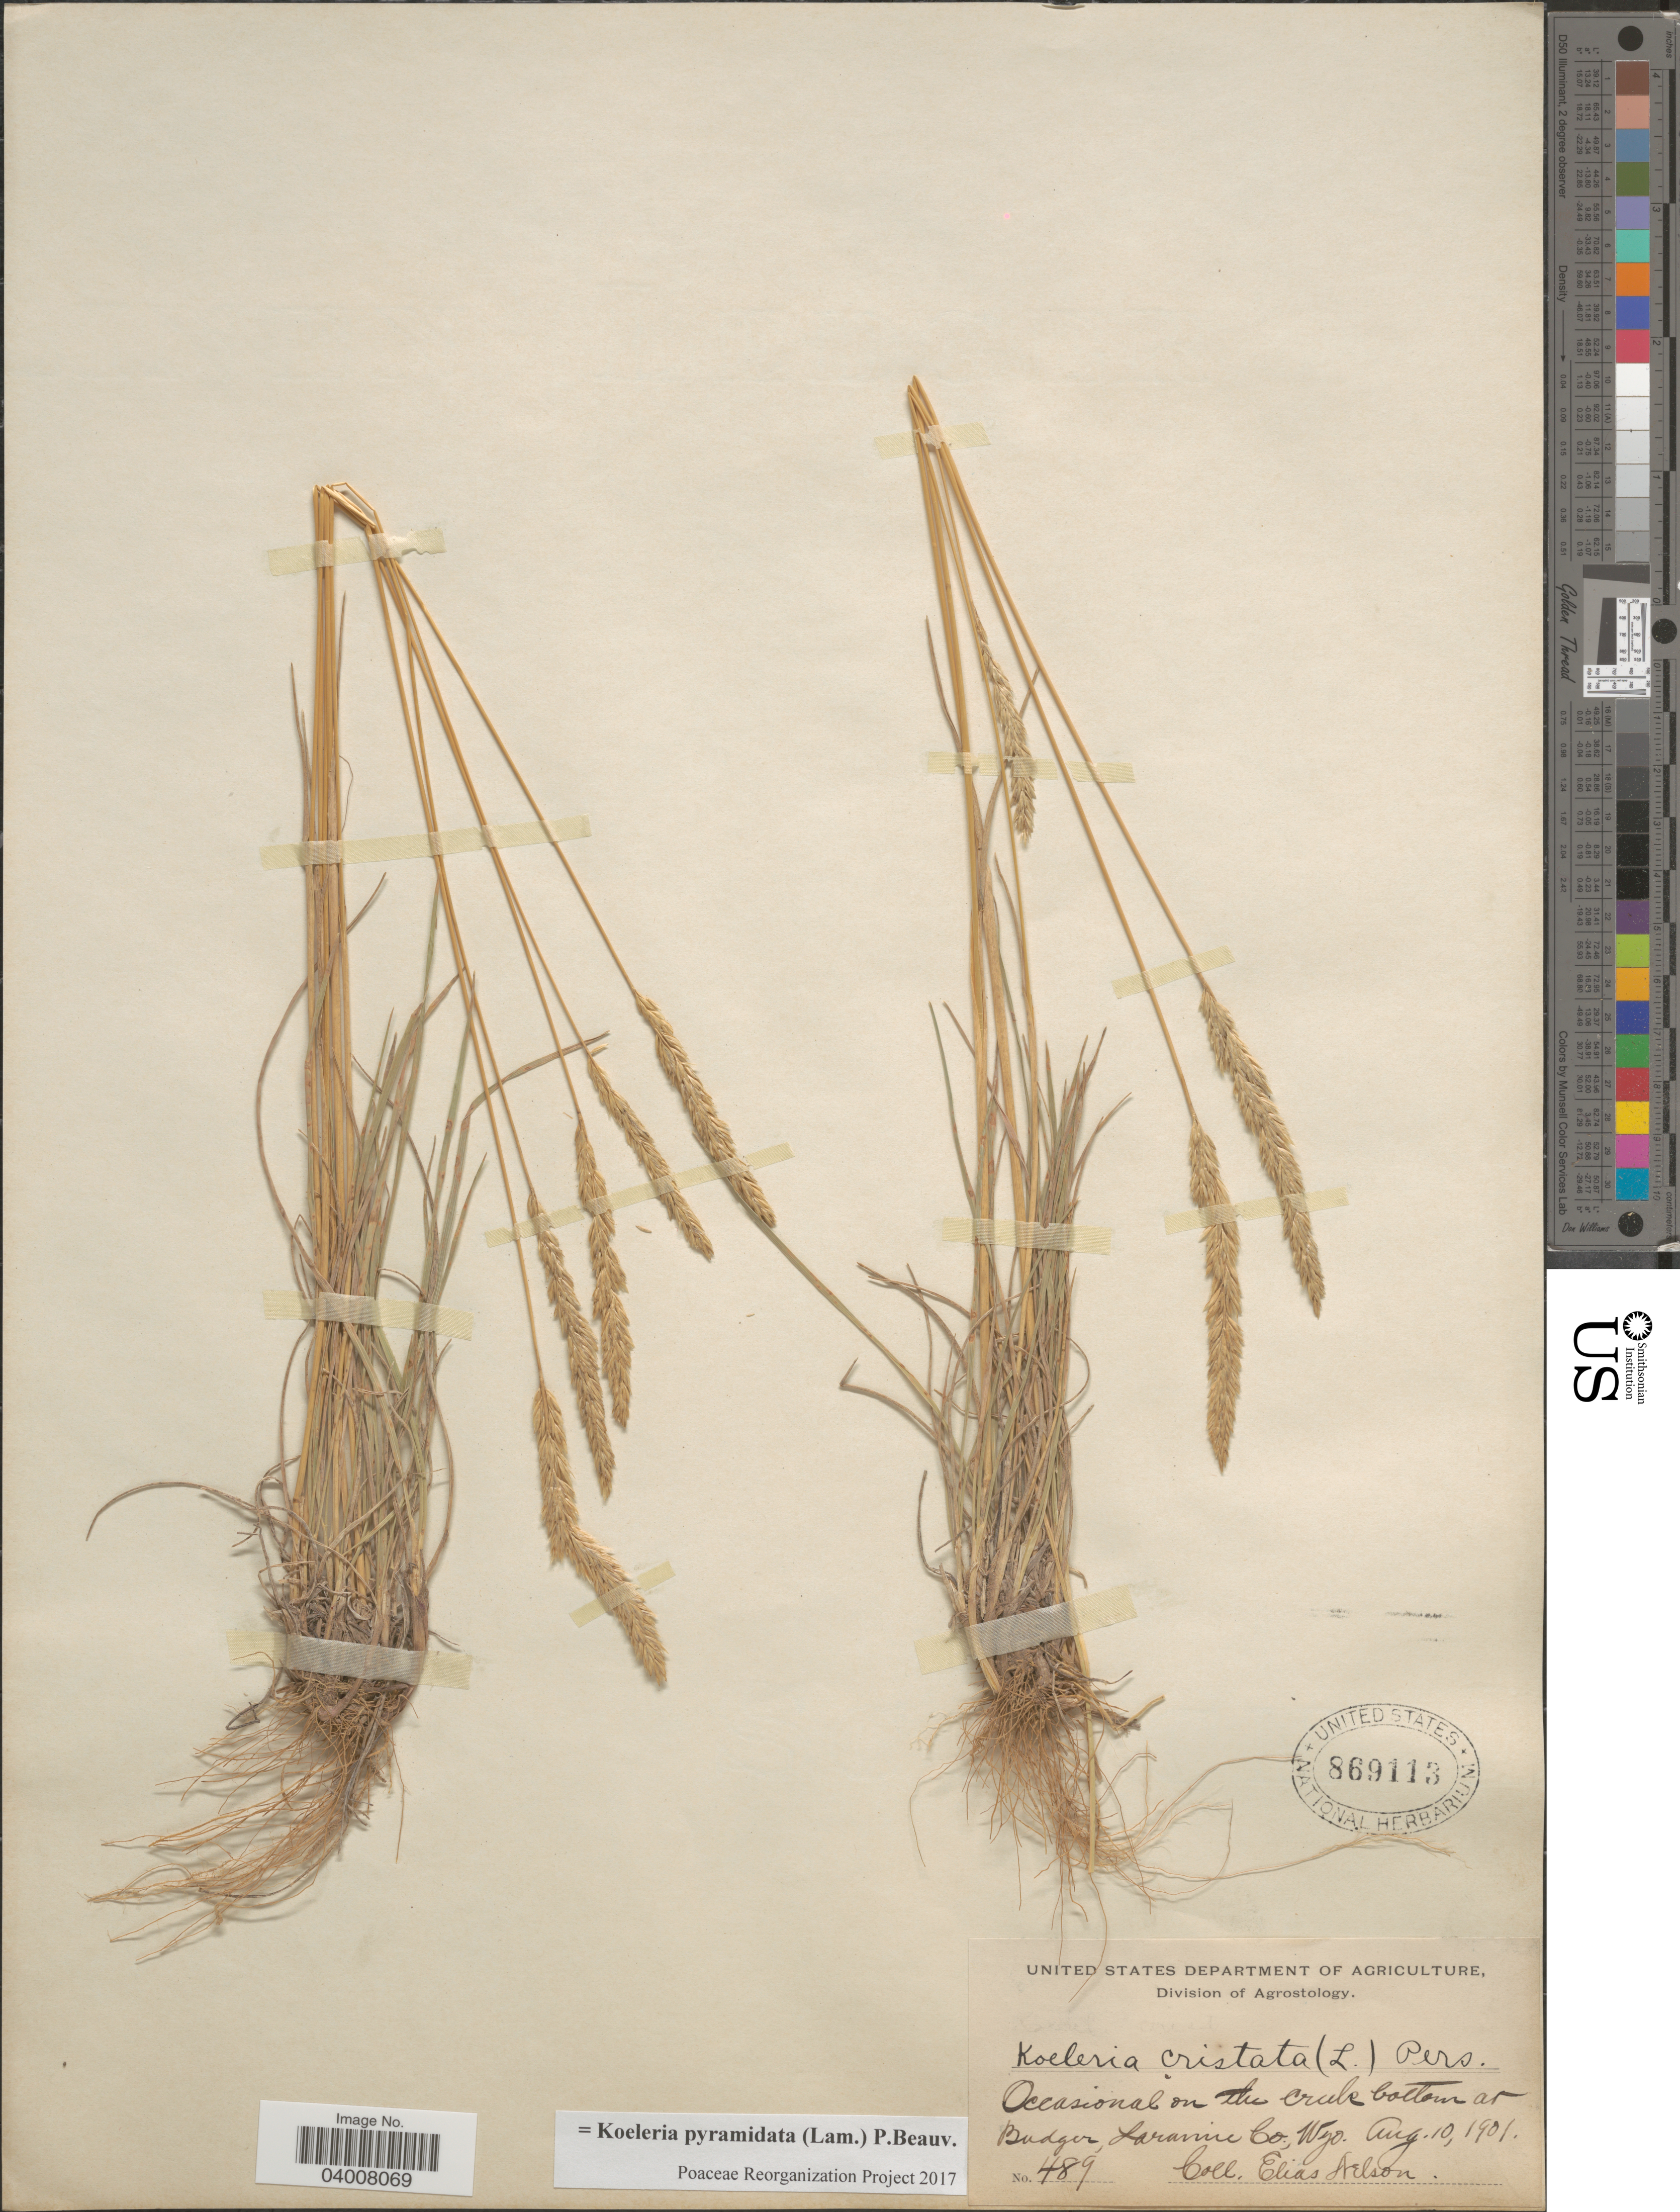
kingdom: Plantae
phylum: Tracheophyta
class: Liliopsida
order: Poales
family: Poaceae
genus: Koeleria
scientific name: Koeleria pyramidata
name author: (Lam.) P. Beauv.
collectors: E. Nelson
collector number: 489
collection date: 1901-08-10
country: United States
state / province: Wyoming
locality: Occasional on the Creek bottom at Badger, Laramie Co.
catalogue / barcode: US 869113